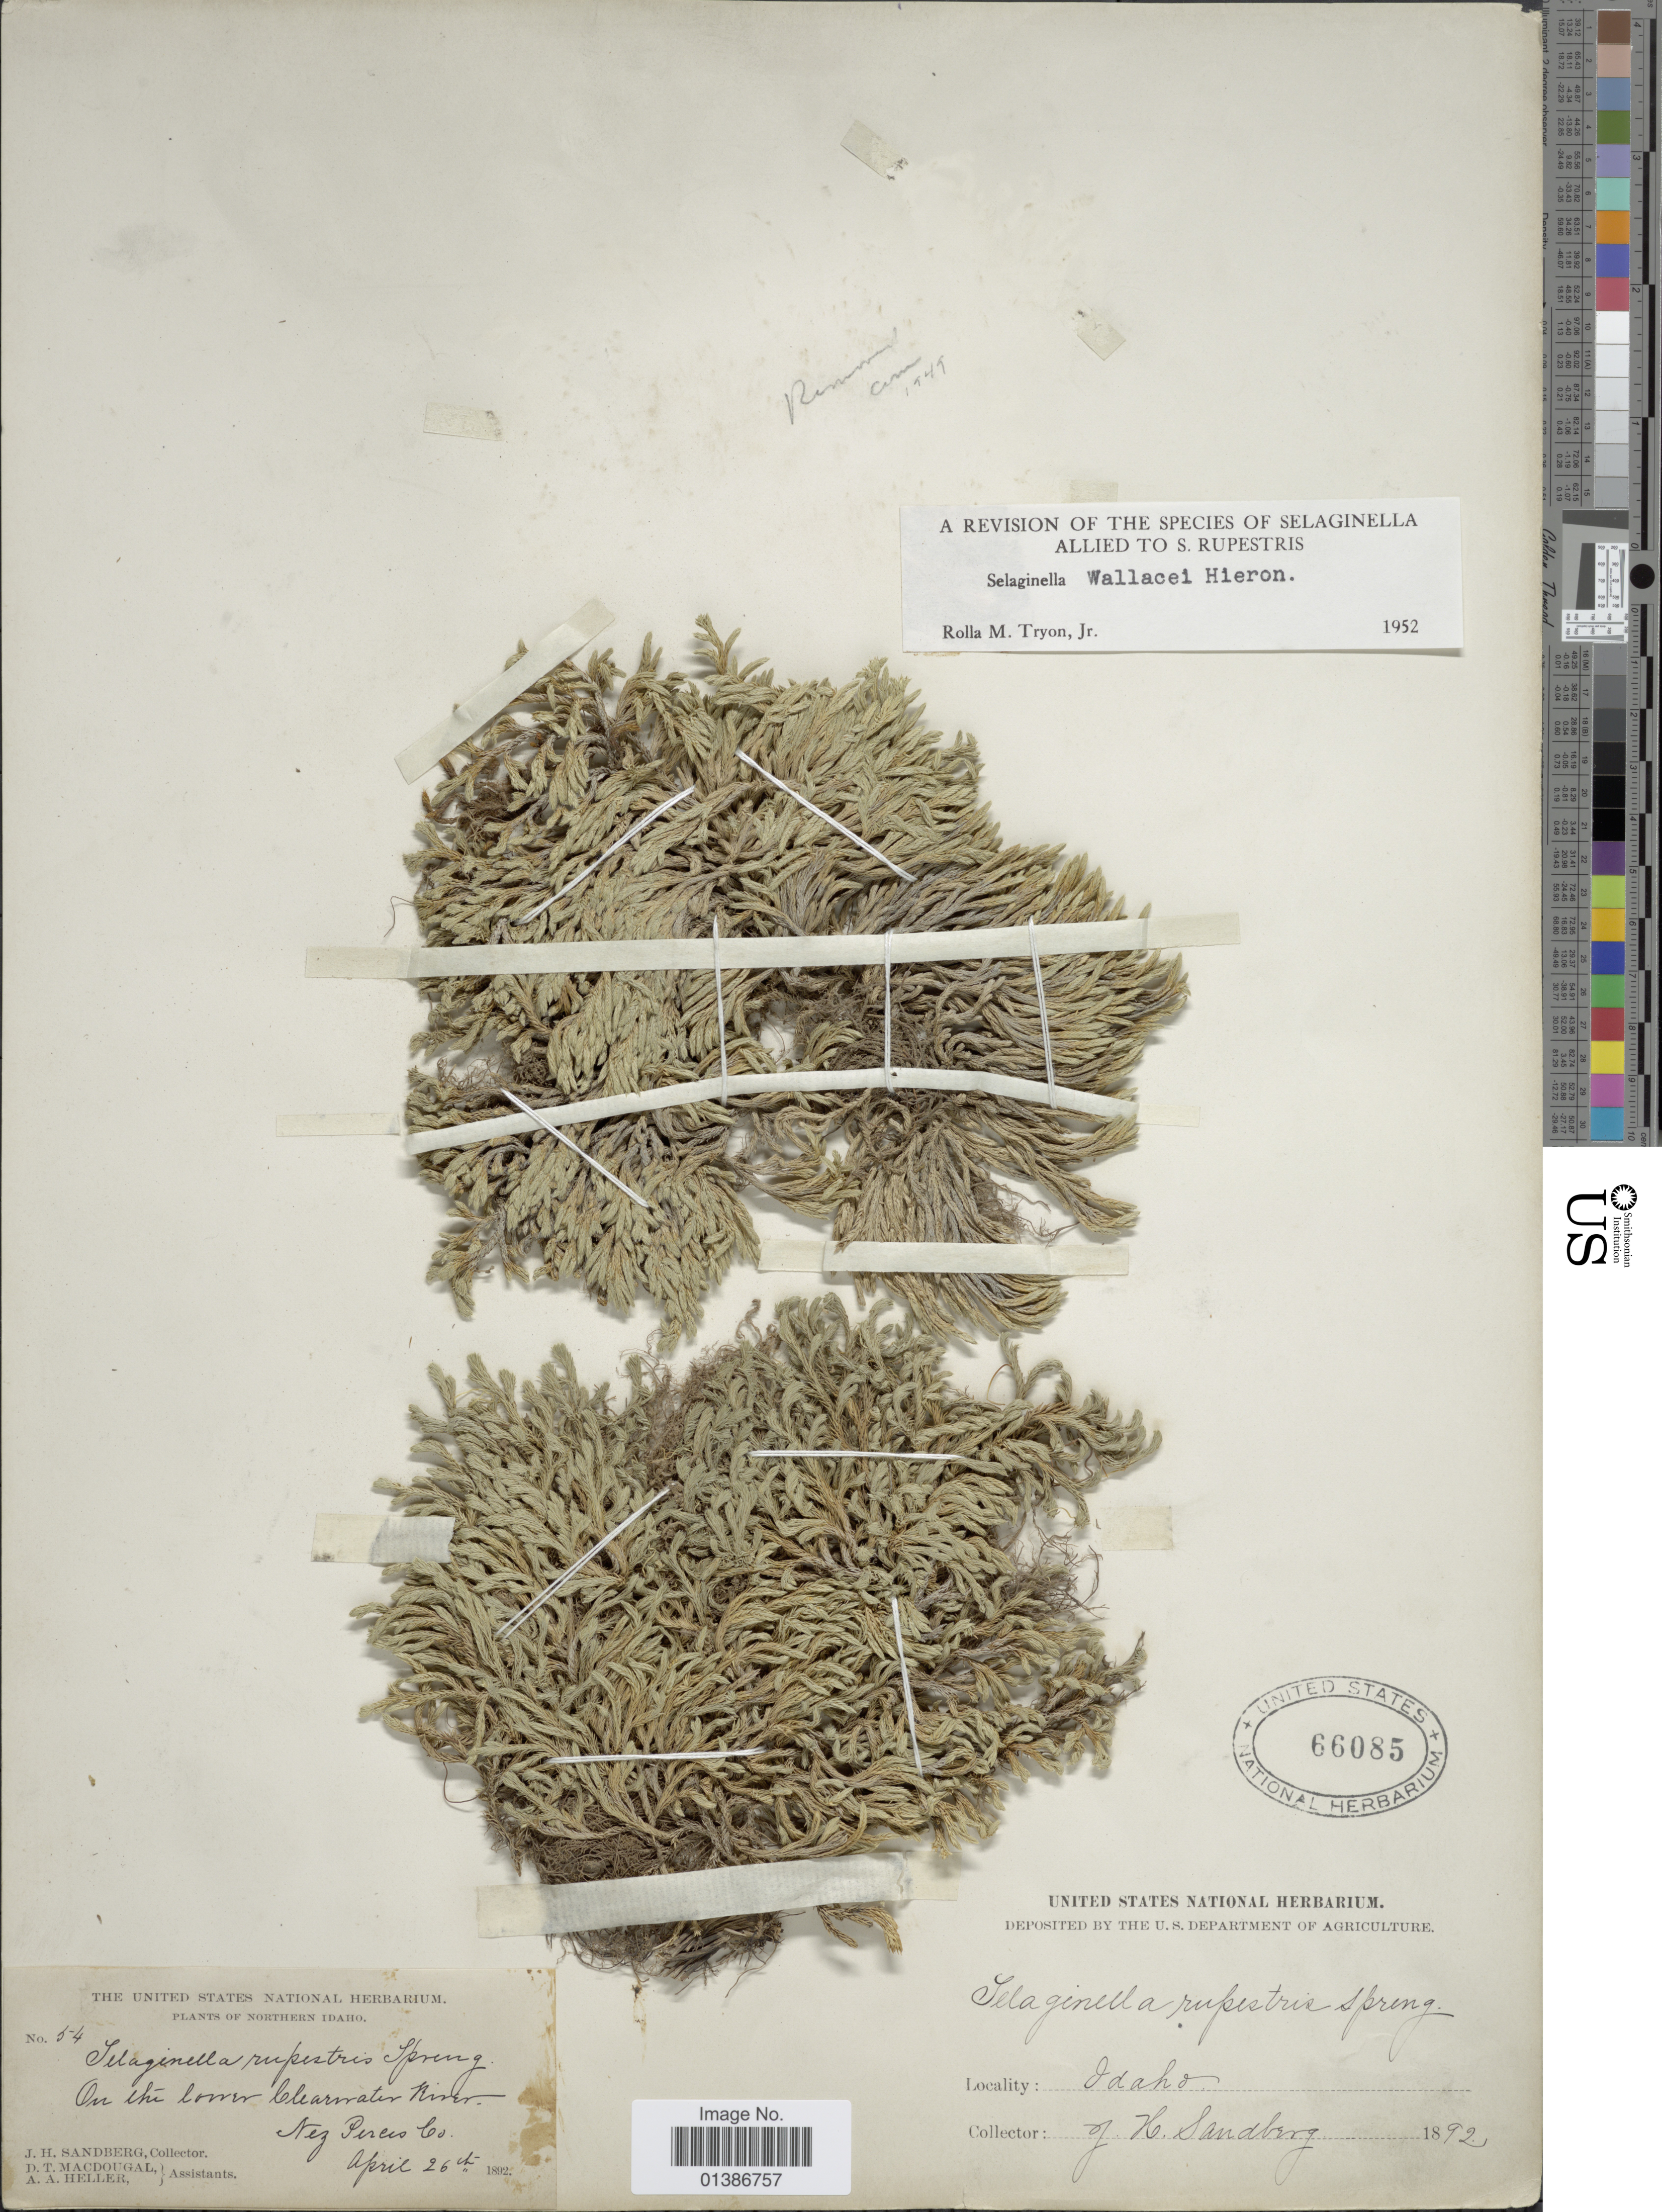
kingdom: Plantae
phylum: Tracheophyta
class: Lycopodiopsida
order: Selaginellales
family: Selaginellaceae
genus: Selaginella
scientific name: Selaginella wallacei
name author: Hieron.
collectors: J. H. Sandberg, D. T. MacDougal & A. A. Heller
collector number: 54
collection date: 1892-04-26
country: United States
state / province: Idaho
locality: Northern Idaho. On the lower Clearwater River. Nez Perces Co.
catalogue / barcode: US 66085